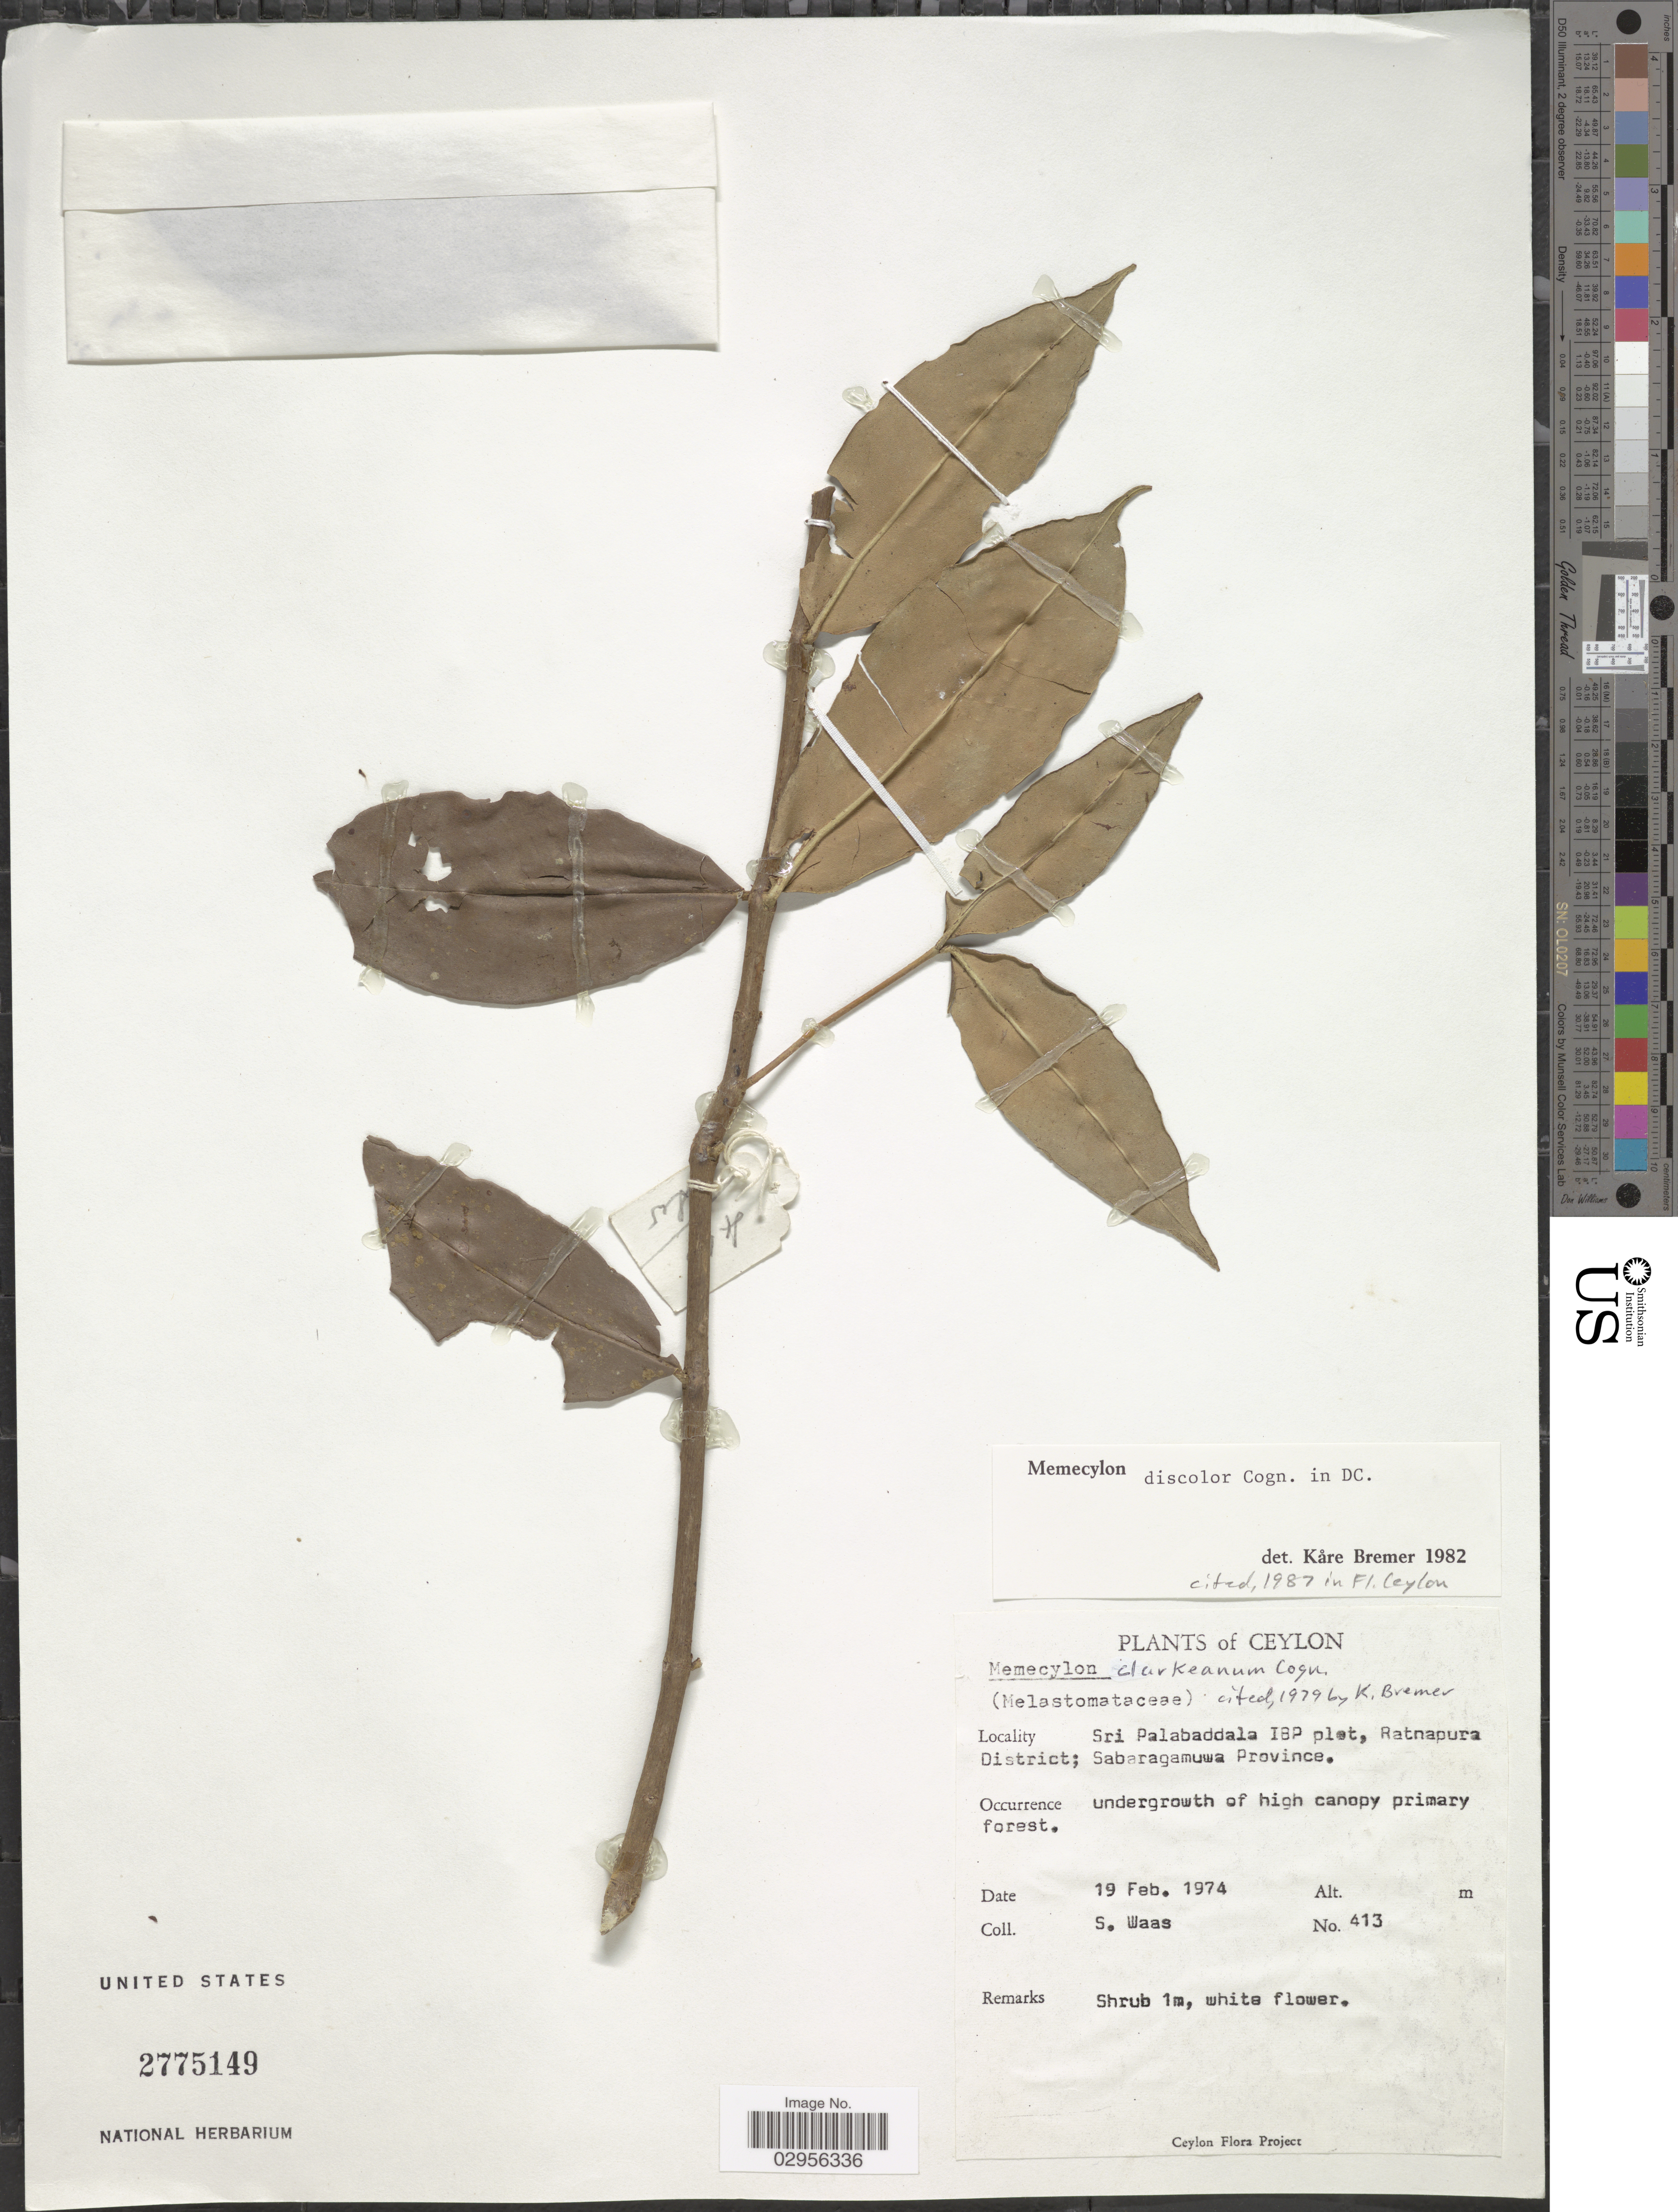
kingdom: Plantae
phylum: Tracheophyta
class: Magnoliopsida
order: Myrtales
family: Melastomataceae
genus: Memecylon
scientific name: Memecylon discolor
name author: Cogn.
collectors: S. Waas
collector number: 413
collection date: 1974-02-19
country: Sri Lanka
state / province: Sabaragamuwa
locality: Ceylon. Sri Palabaddala IBP plot, Ratnapura District.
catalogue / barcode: US 2775149